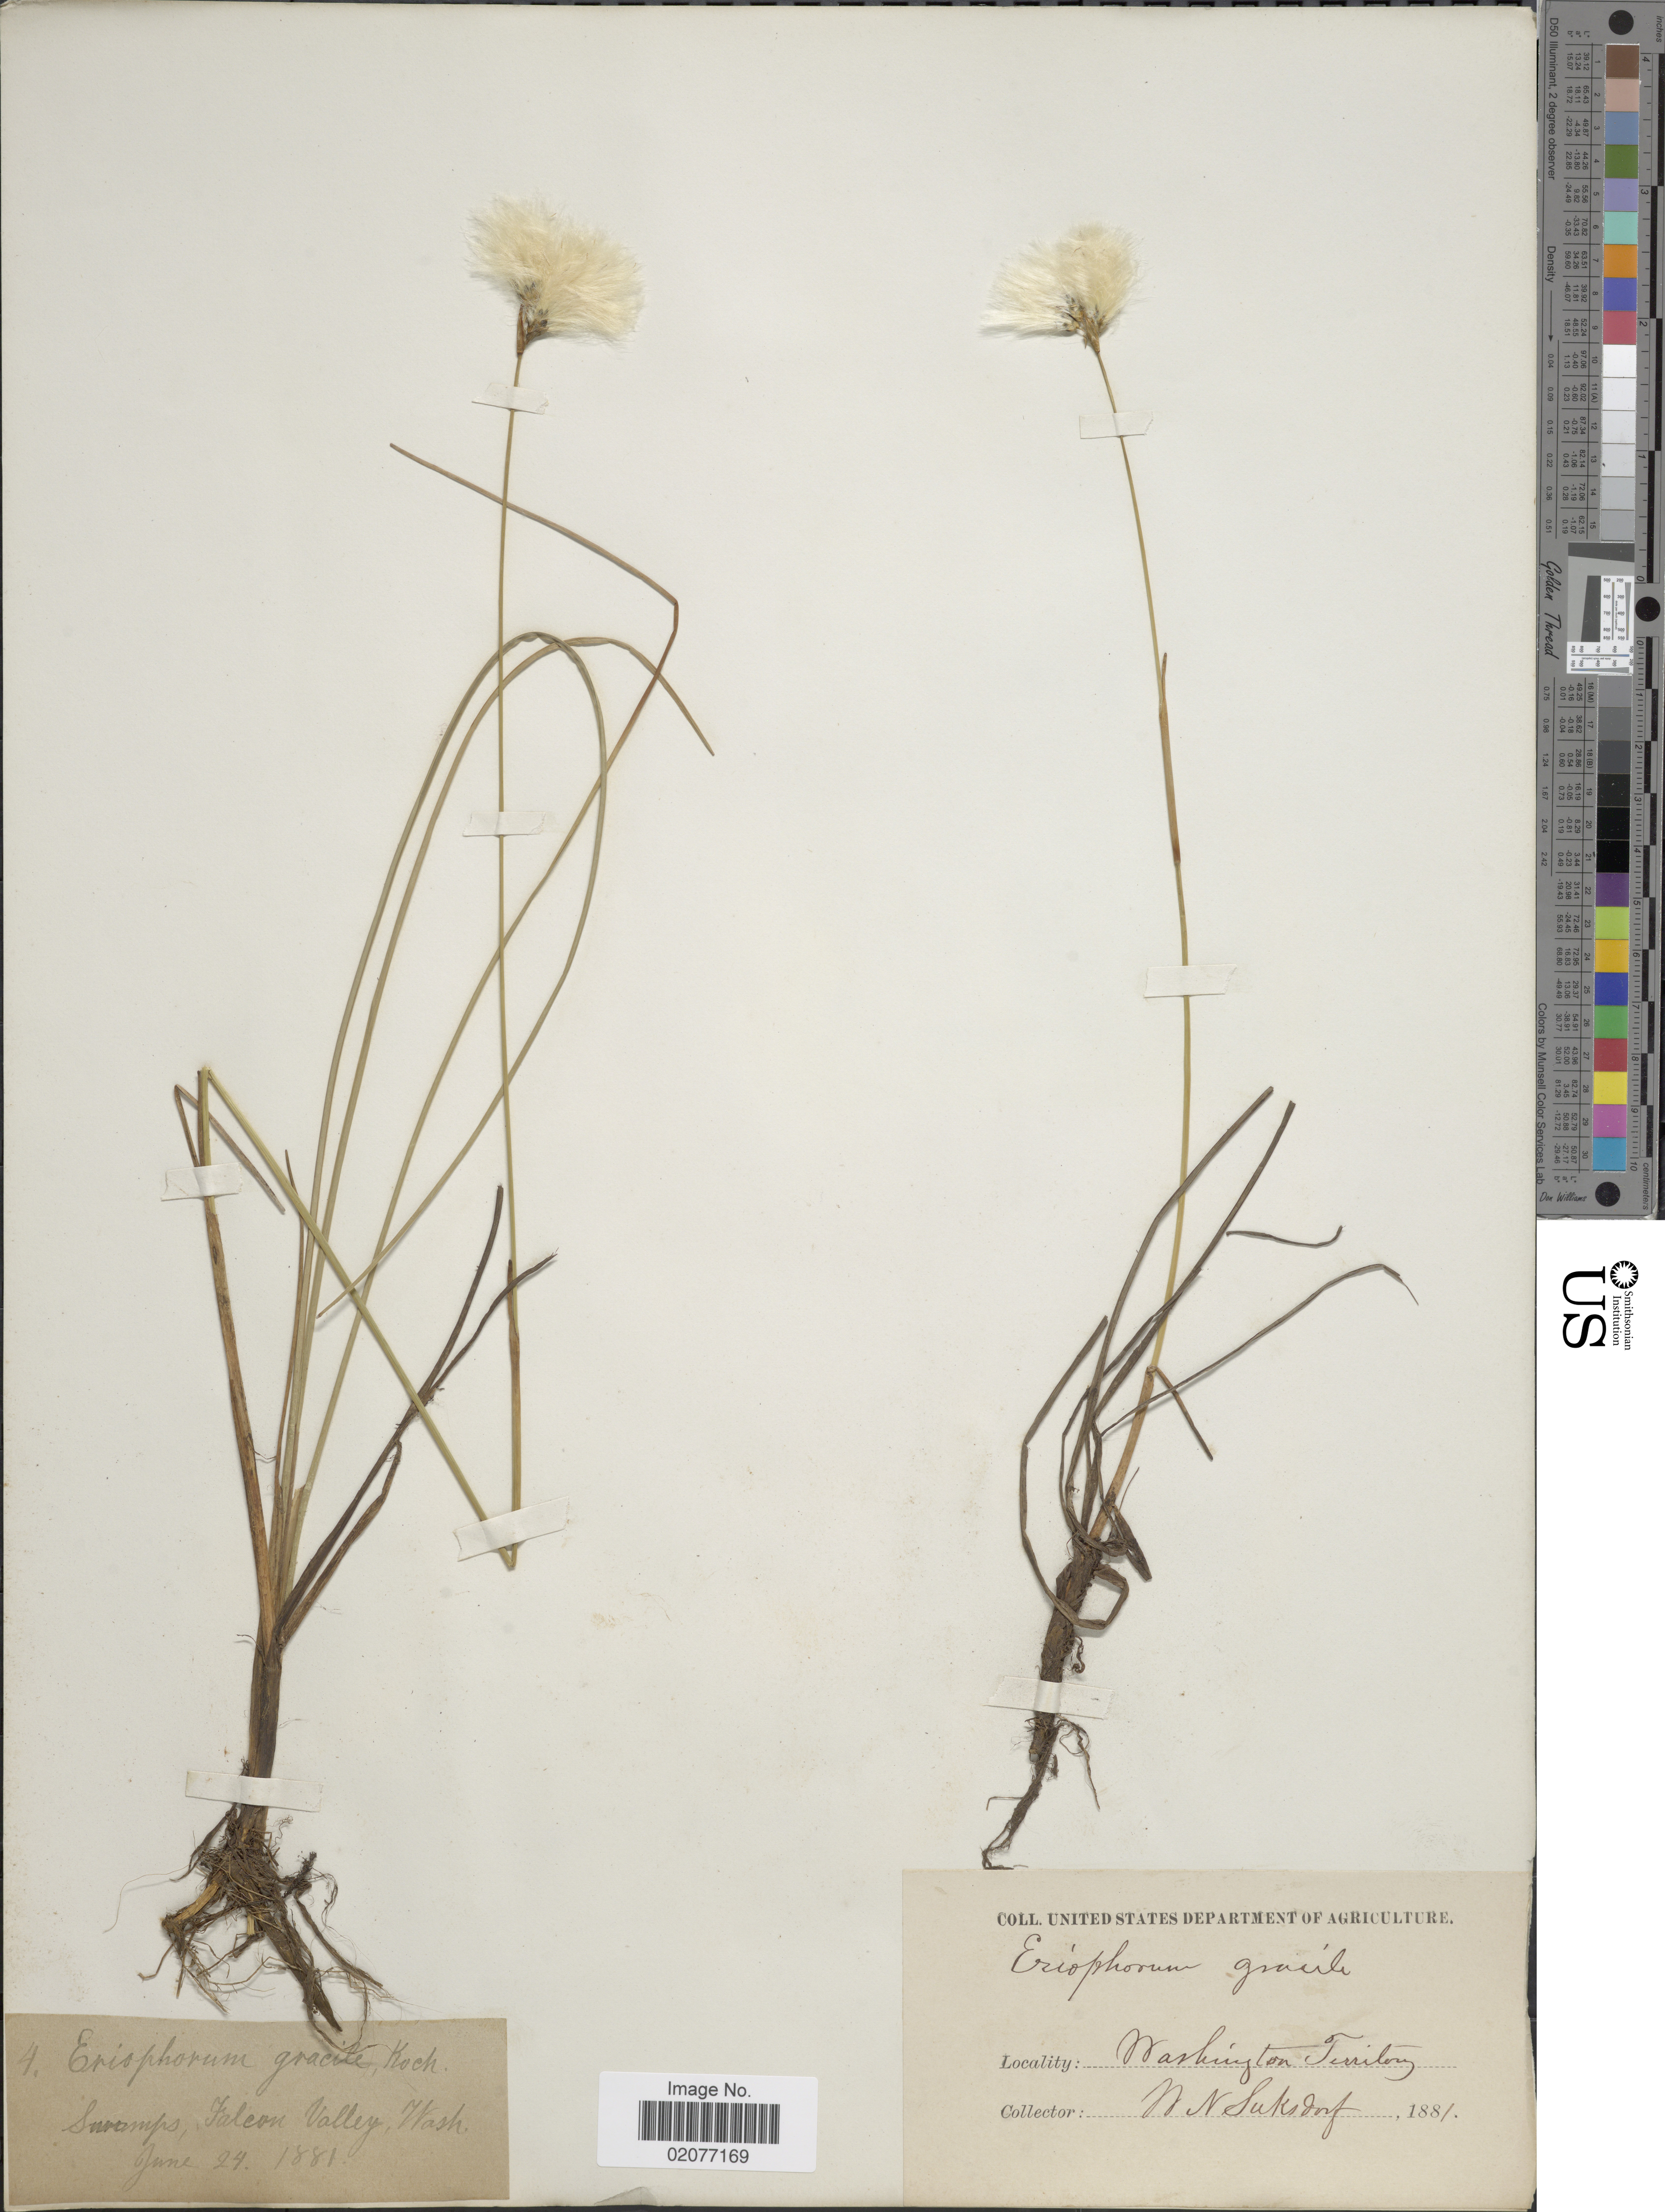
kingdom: Plantae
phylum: Tracheophyta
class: Liliopsida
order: Poales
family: Cyperaceae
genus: Eriophorum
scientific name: Eriophorum gracile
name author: W.D.J. Koch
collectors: W. N. Suksdorf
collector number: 4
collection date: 1881-06-24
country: United States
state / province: Washington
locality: Washington Territory, Swamps, Falcon Valley, Wash.